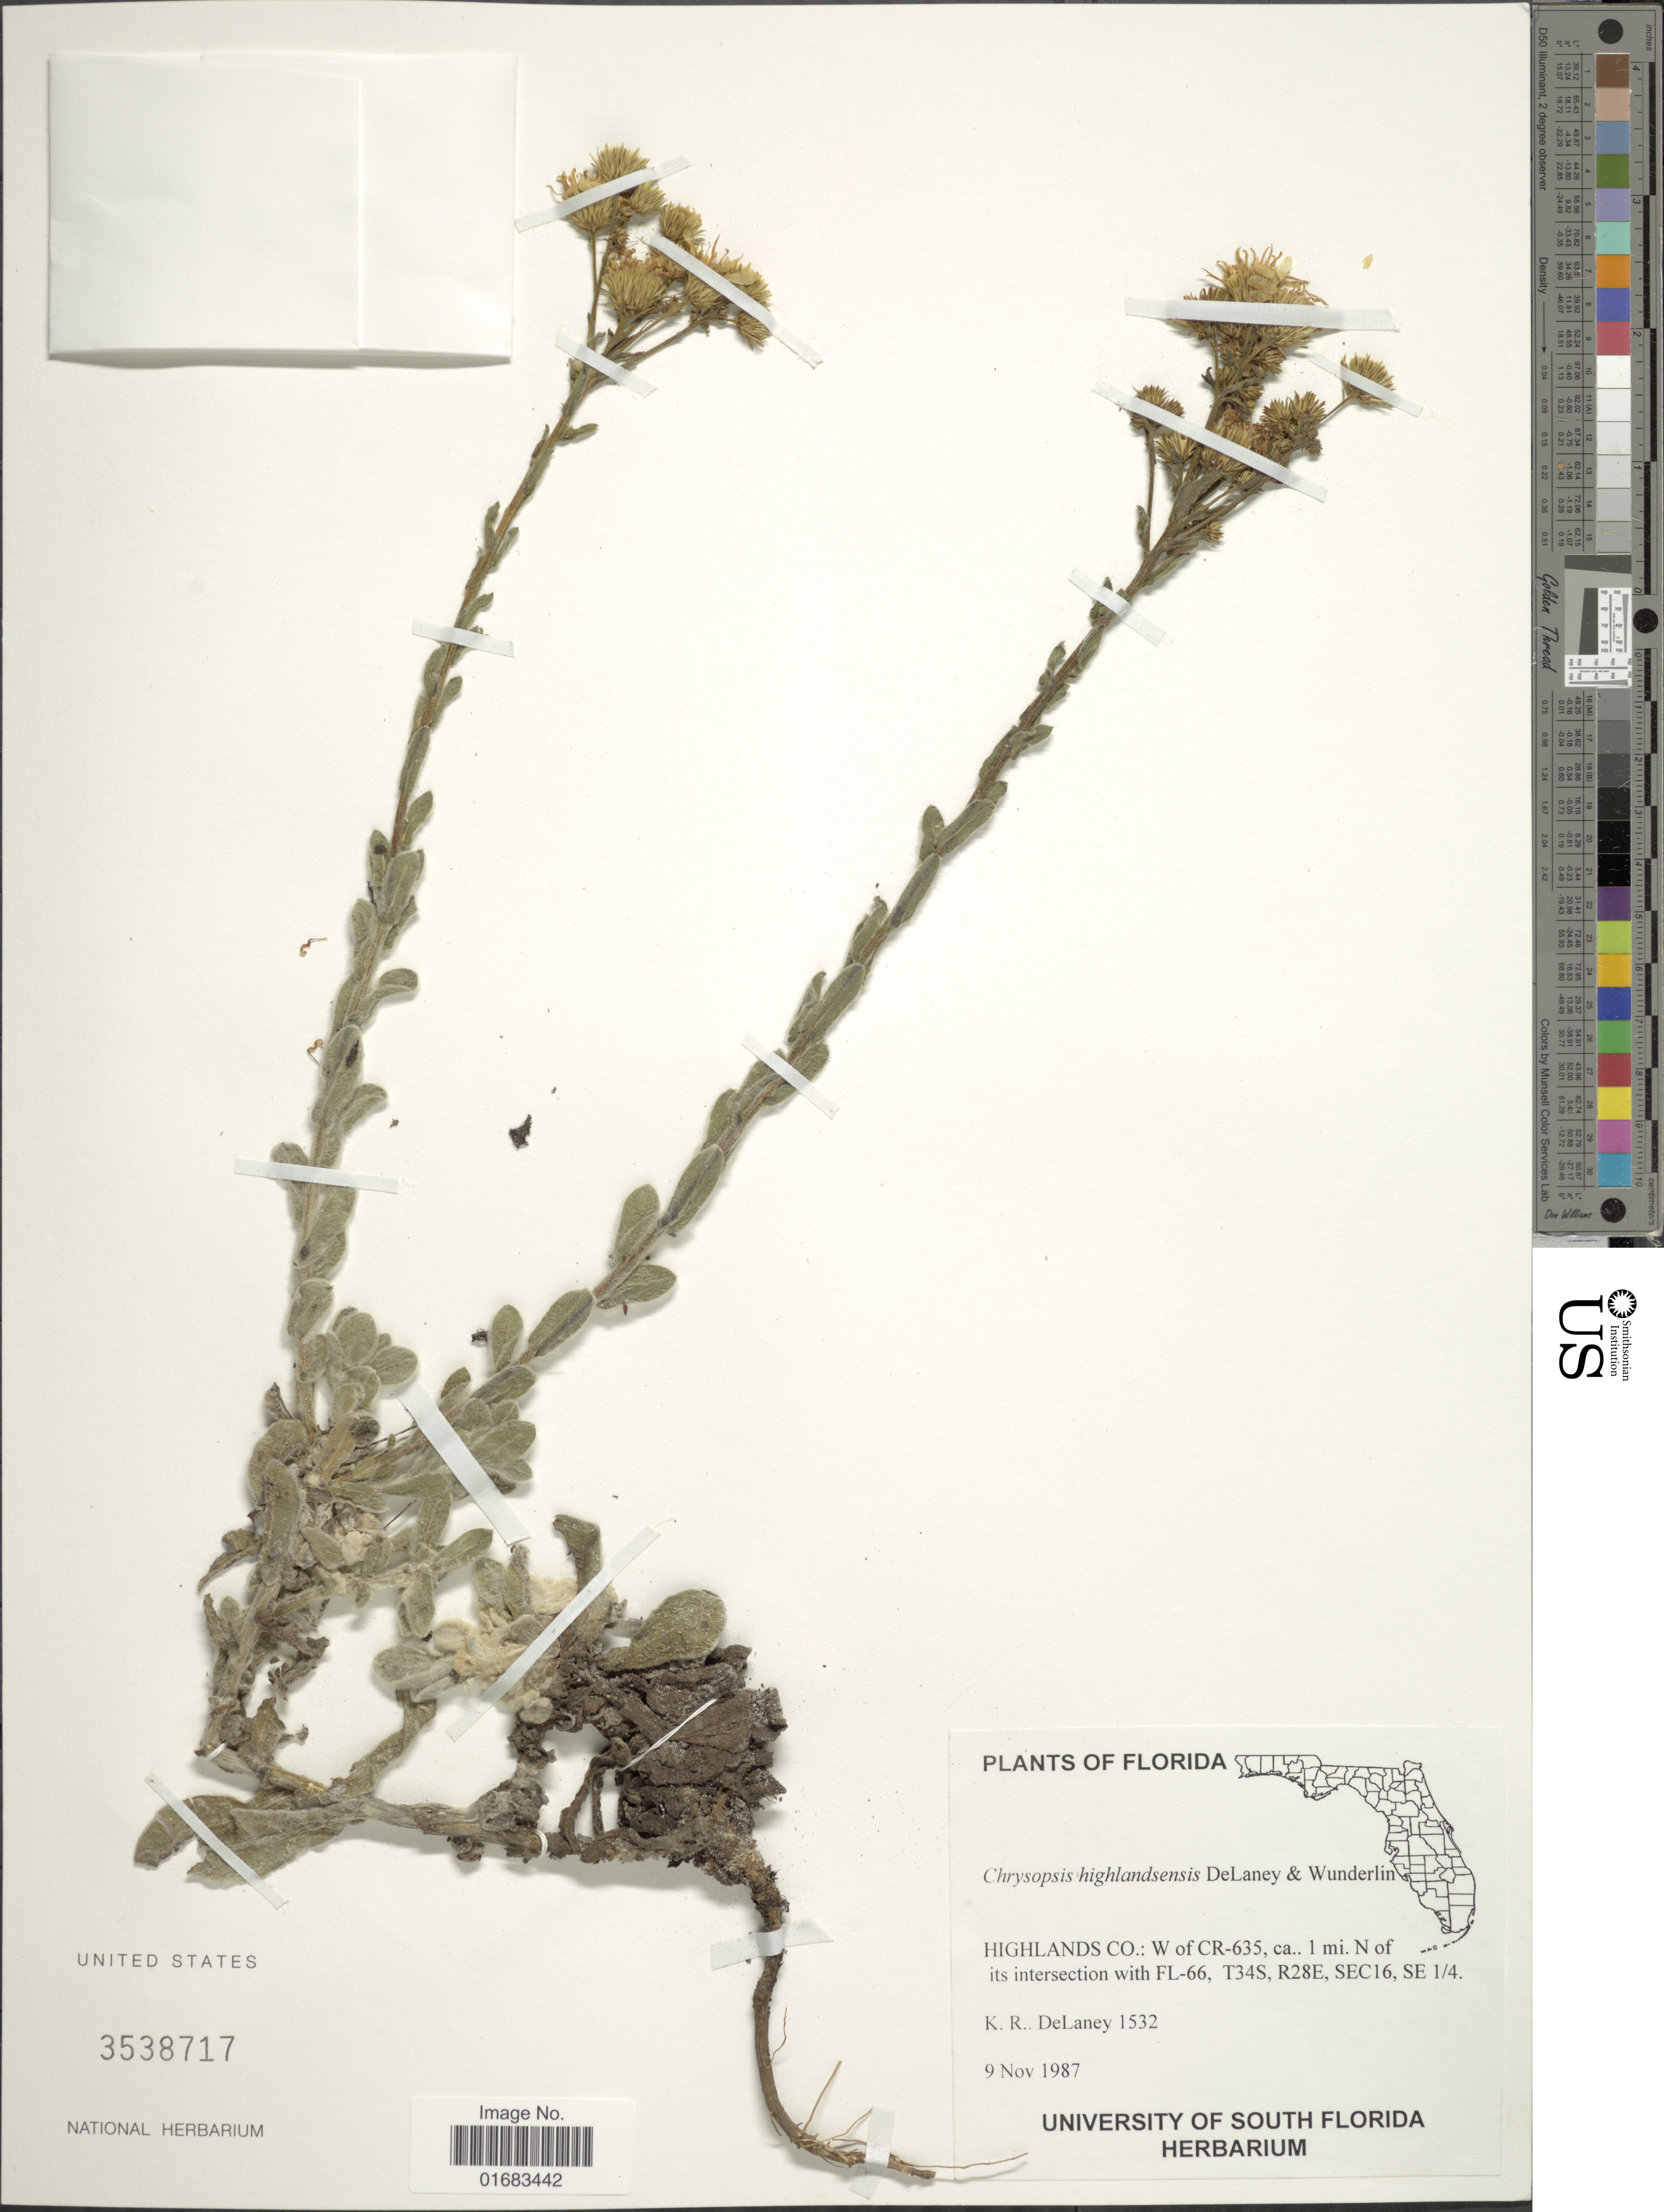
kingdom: Plantae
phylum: Tracheophyta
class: Magnoliopsida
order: Asterales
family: Asteraceae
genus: Chrysopsis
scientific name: Chrysopsis highlandsensis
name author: DeLaney & Wunderlin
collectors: K. R. DeLaney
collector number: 1532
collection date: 1987-11-09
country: United States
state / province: Florida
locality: Highlands Co.: W of CR - 635, ca 1 mi N of its intersection with Fl - 66. T34S, R28E, SEC16, SE ¼.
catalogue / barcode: US 3538717